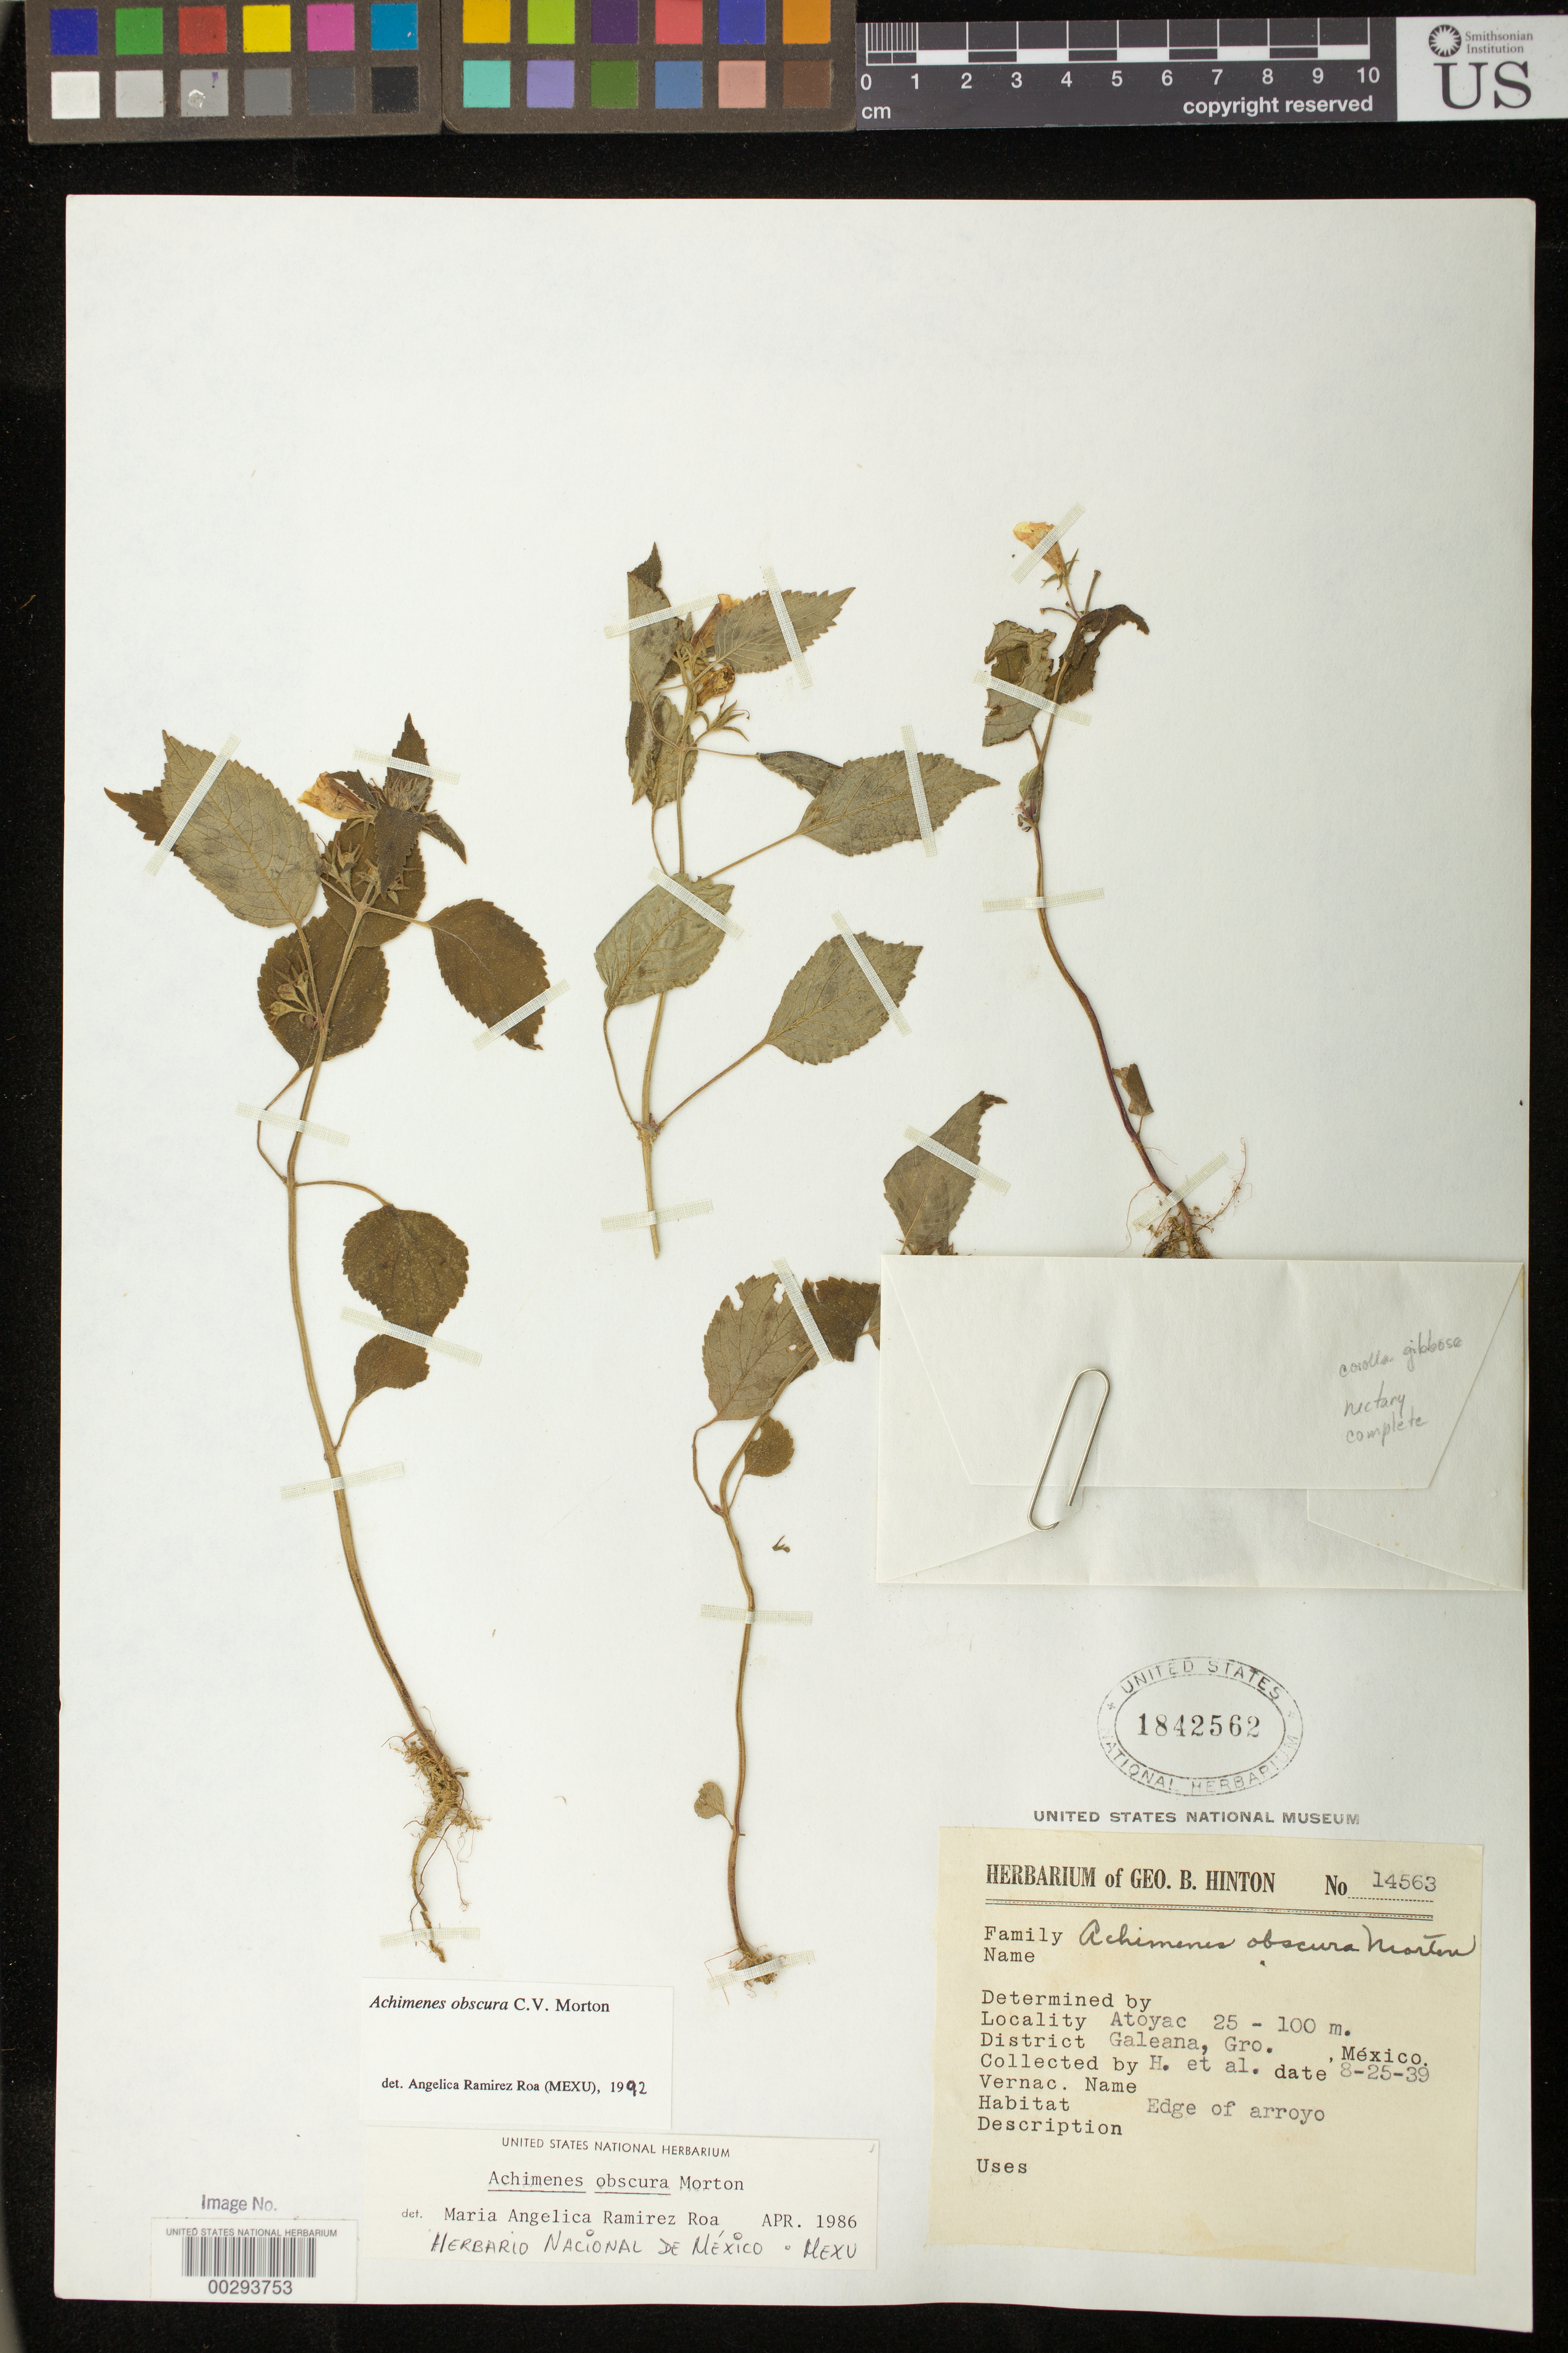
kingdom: Plantae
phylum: Tracheophyta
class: Magnoliopsida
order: Lamiales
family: Gesneriaceae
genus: Achimenes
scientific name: Achimenes obscura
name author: C.V. Morton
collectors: G. B. Hinton & et al.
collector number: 14563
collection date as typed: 25 Aug 1939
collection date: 1939-08-25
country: Mexico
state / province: Guerrero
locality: Galeana Dist, Atoyac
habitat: Edge of arroyo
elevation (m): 25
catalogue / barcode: US 1842562